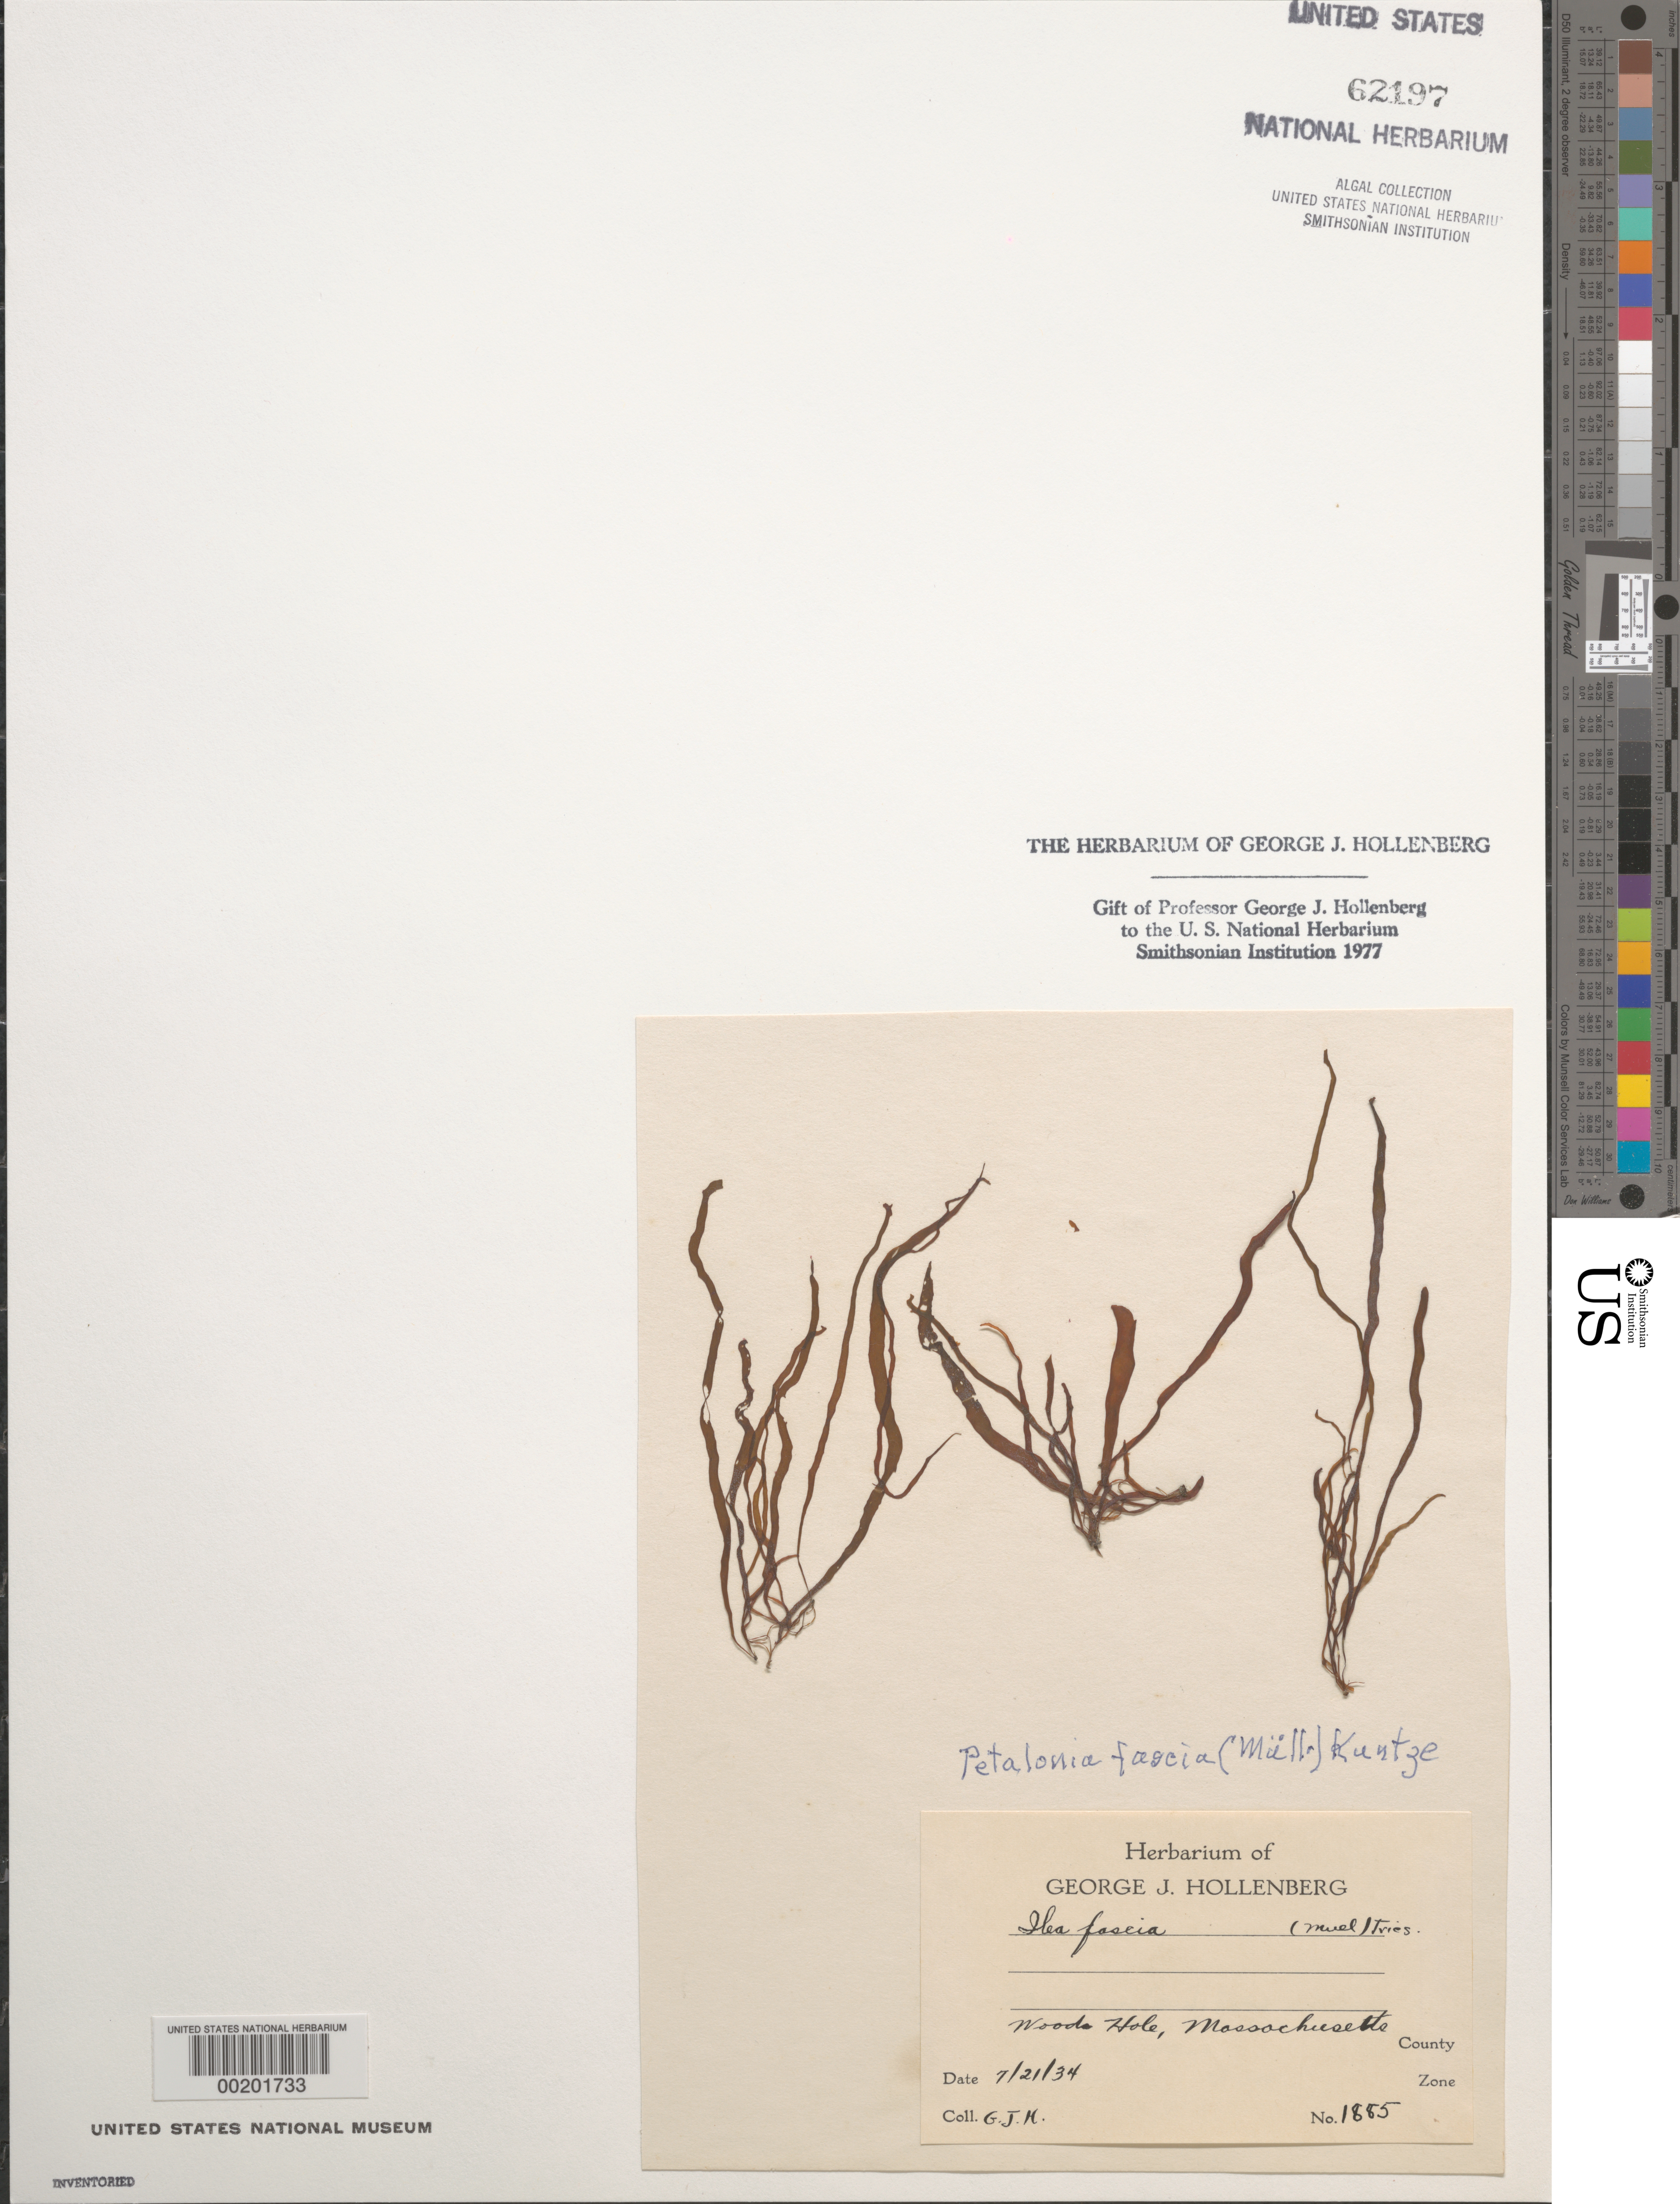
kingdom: Chromista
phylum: Ochrophyta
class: Phaeophyceae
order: Scytosiphonales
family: Scytosiphonaceae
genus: Petalonia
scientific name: Petalonia fascia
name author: (O.F. Müller) Kuntze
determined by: Hollenberg, George J.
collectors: G. Hollenberg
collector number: GJH 1885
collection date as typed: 21 Jul 1934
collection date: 1934-07-21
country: United States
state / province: Massachusetts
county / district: Barnstable County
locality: Woods Hole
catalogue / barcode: US 62197